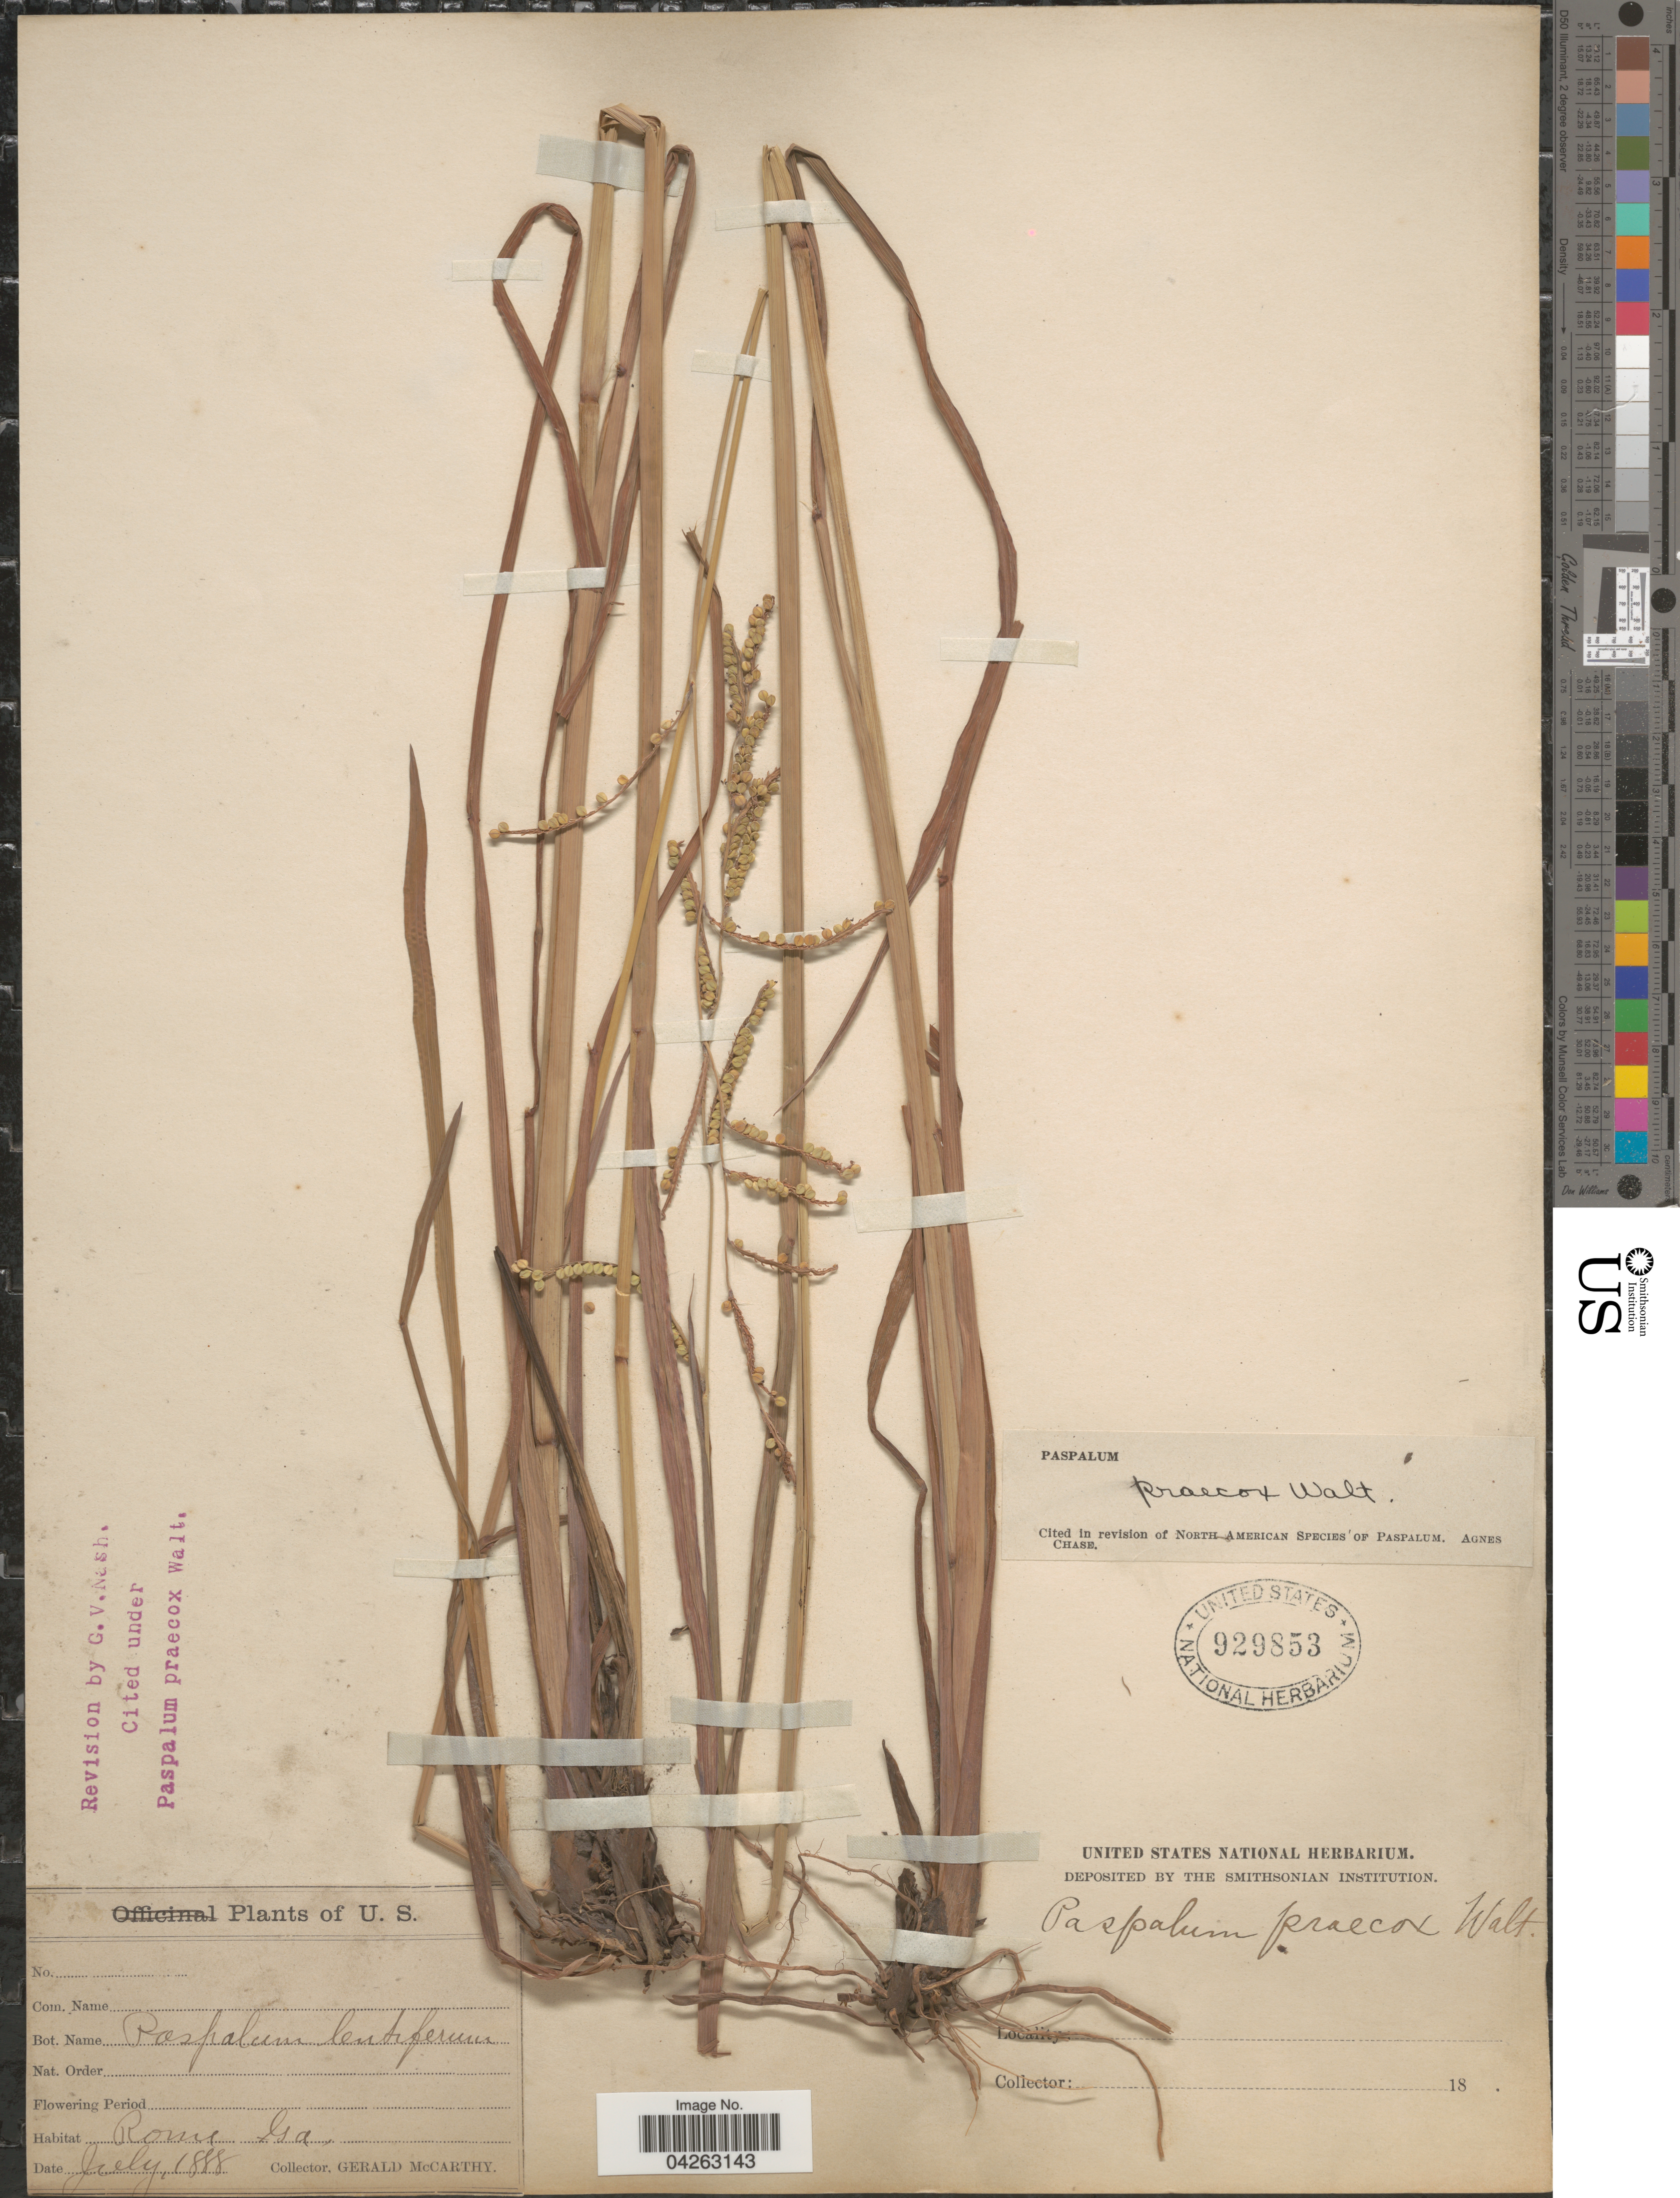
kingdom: Plantae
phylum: Tracheophyta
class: Liliopsida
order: Poales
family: Poaceae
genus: Paspalum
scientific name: Paspalum praecox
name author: Walter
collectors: G. McCarthy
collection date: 1888-07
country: United States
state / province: Georgia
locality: Rome.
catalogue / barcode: US 929853